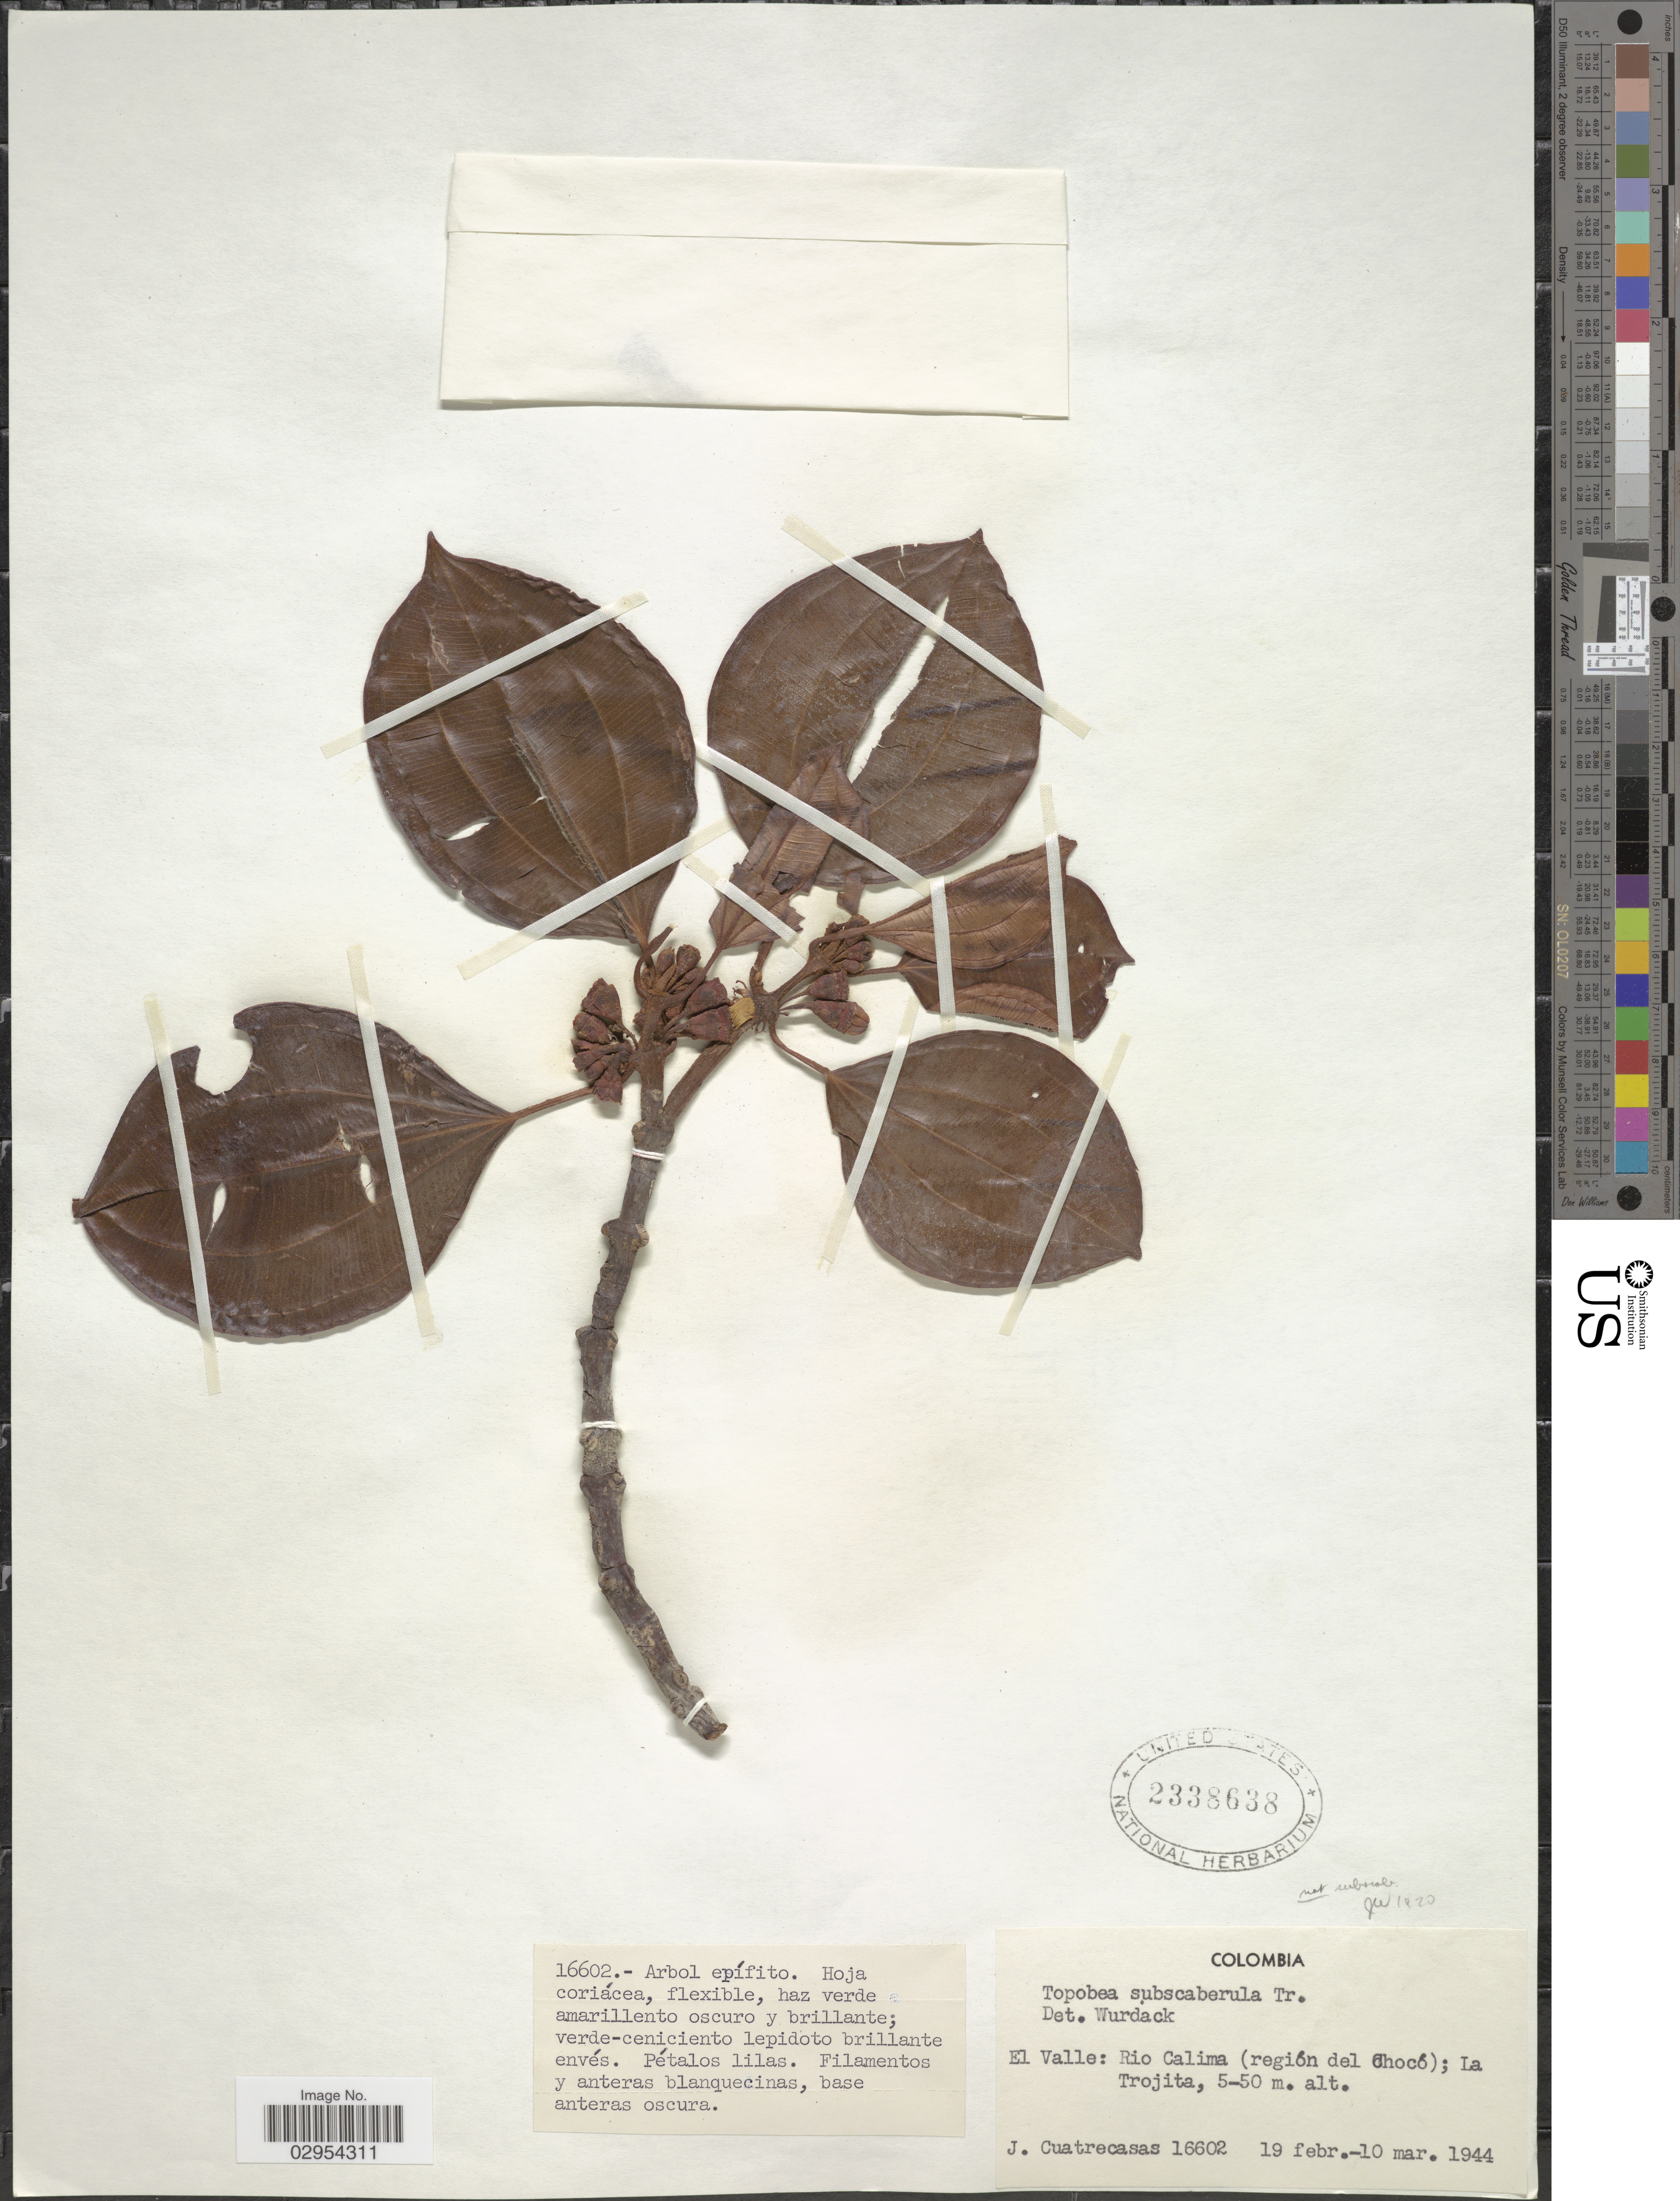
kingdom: Plantae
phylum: Tracheophyta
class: Magnoliopsida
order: Myrtales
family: Melastomataceae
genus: Topobea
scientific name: Topobea subscaberula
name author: Triana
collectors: J. Cuatrecasas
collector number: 16602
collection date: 1944-02-19/1944-03-10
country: Colombia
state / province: Valle del Cauca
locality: El Valle: Rio Calima (región del Chocó); La Trojita.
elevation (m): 5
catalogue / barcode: US 2338638